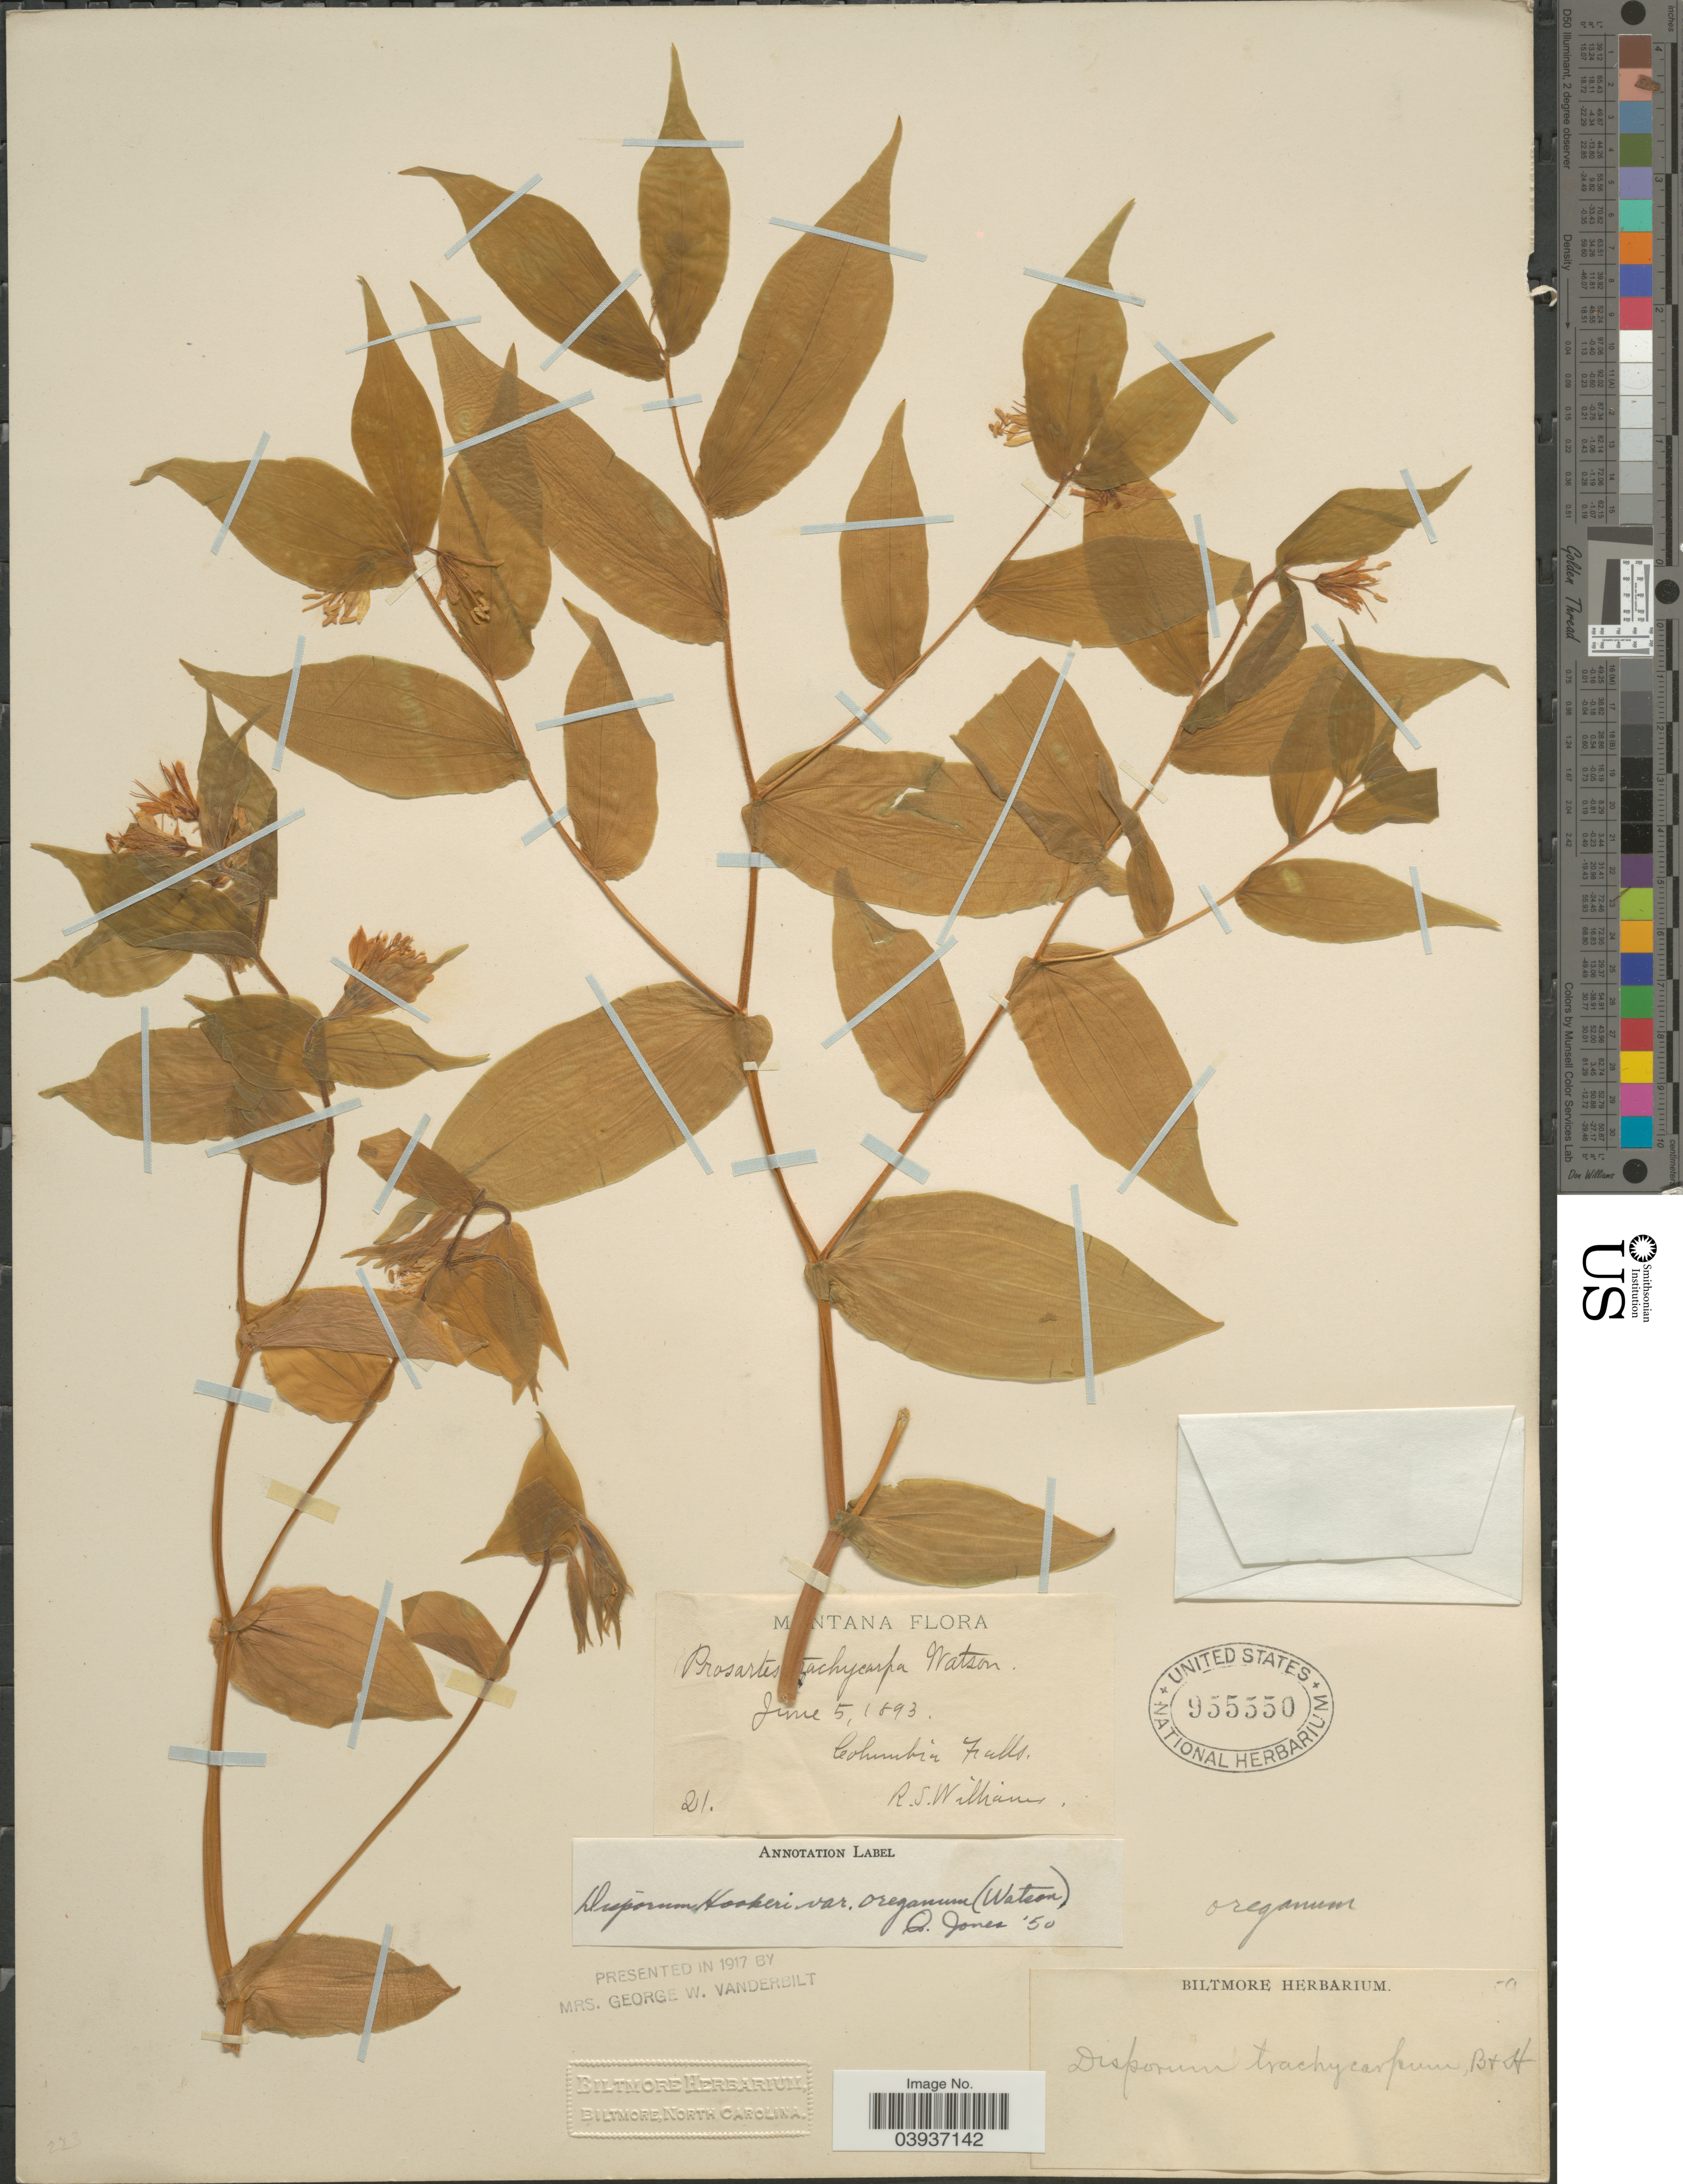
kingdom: Plantae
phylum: Tracheophyta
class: Liliopsida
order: Liliales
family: Colchicaceae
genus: Disporum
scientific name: Disporum hookeri var. oreganum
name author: (S. Watson) Q. Jones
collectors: R. S. Williams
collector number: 21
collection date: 1893-06-05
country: United States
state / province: Montana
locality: Columbia Falls.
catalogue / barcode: US 955550